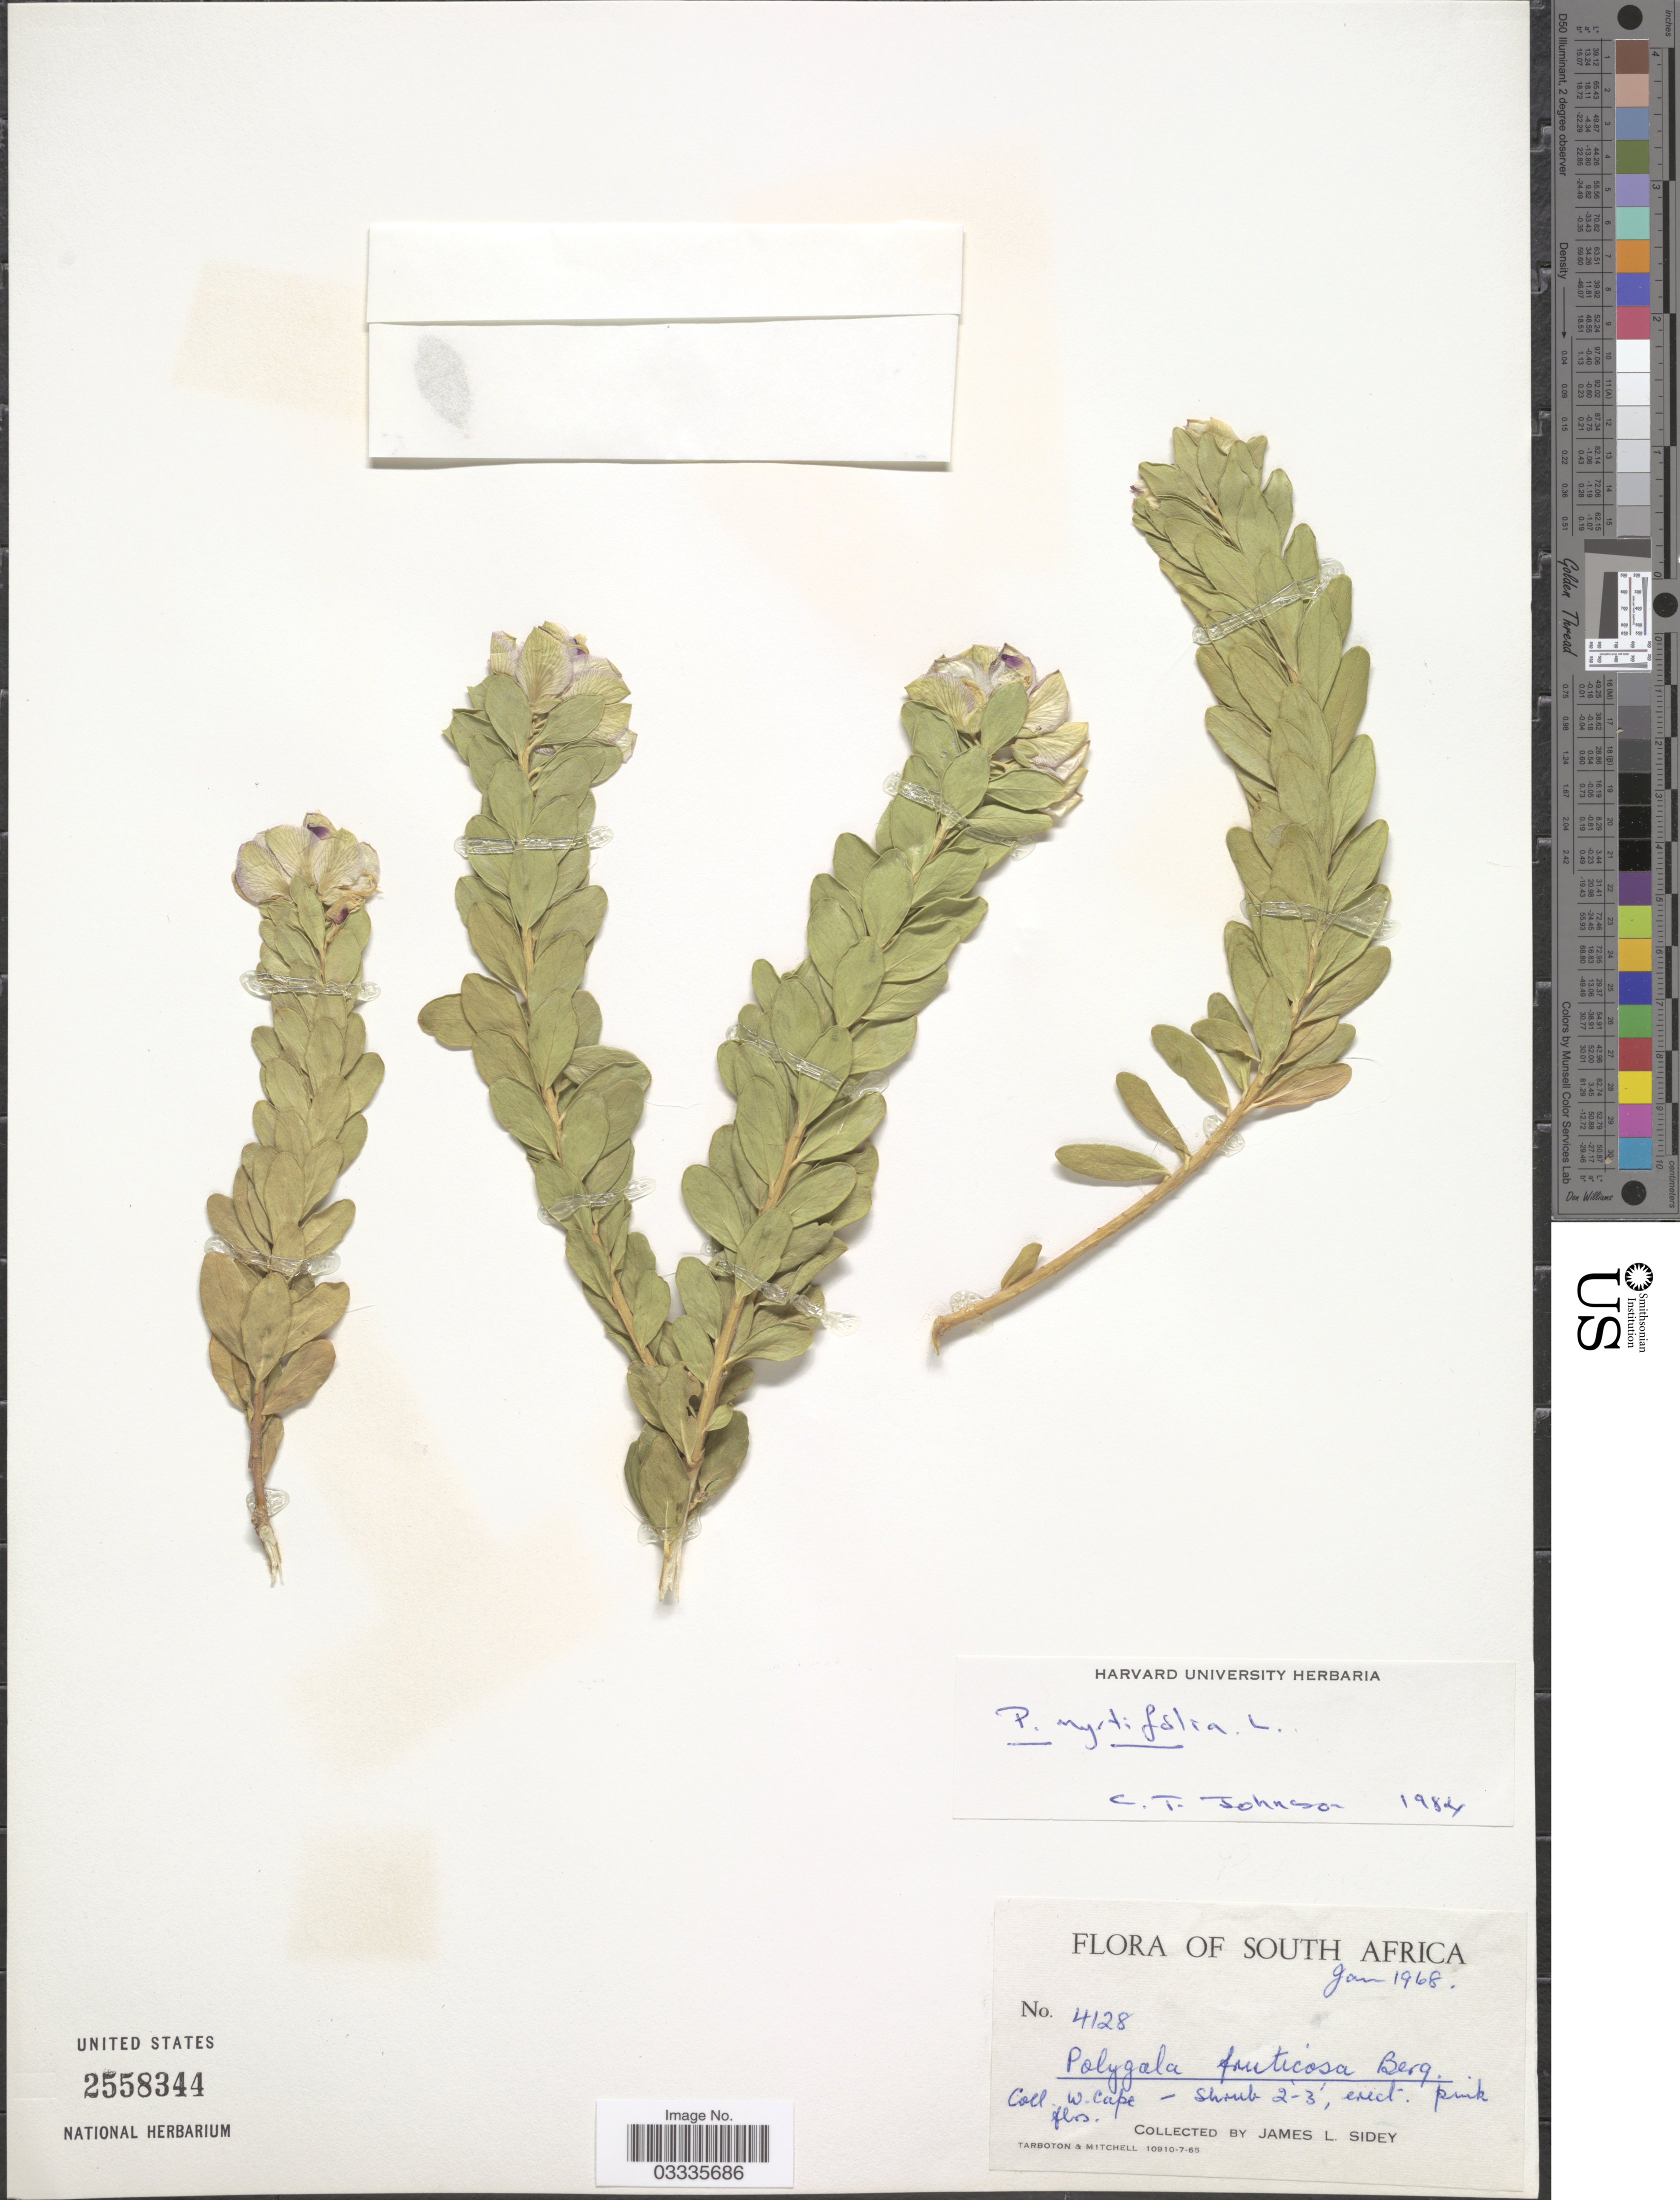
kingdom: Plantae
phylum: Tracheophyta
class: Magnoliopsida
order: Fabales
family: Polygalaceae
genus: Polygala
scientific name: Polygala myrtifolia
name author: L.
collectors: J. L. Sidey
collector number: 4128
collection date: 1968-01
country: South Africa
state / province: Western Cape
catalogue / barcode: US 2558344